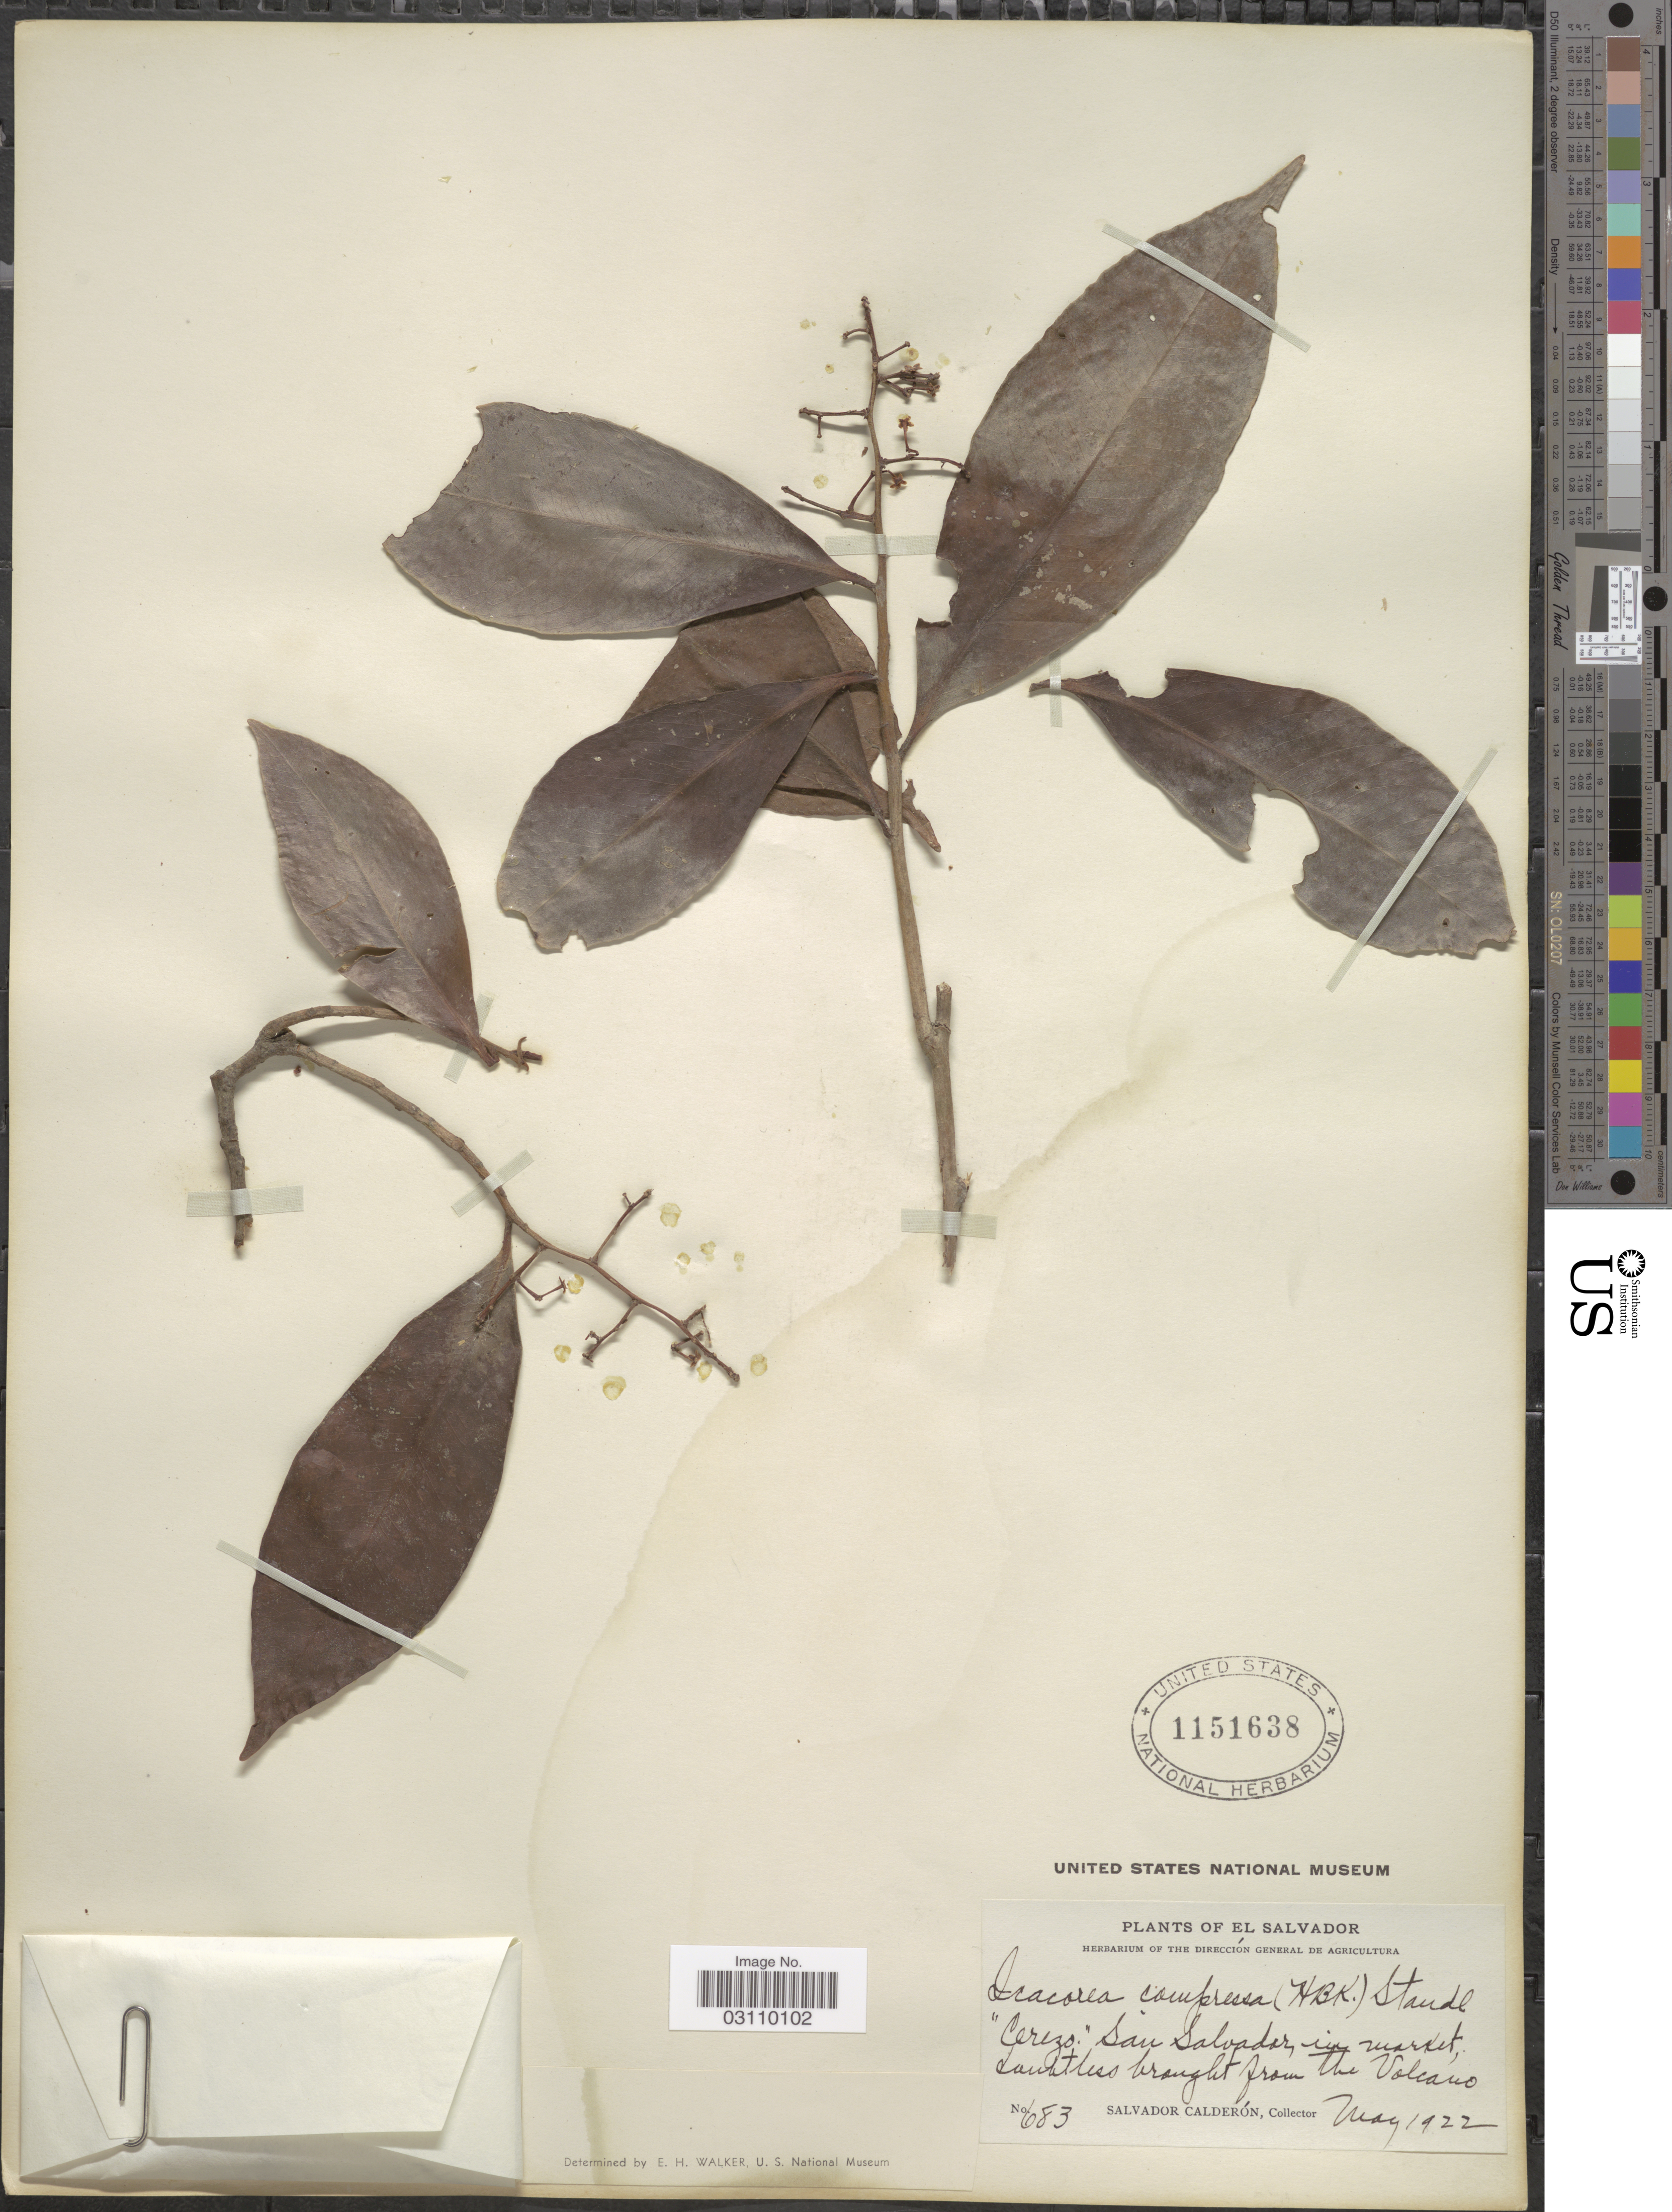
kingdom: Plantae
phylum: Tracheophyta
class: Magnoliopsida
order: Ericales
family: Primulaceae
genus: Ardisia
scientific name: Ardisia compressa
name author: Kunth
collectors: S. Calderón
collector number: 683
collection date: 1922-05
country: El Salvador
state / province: San Salvador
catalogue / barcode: US 1151638